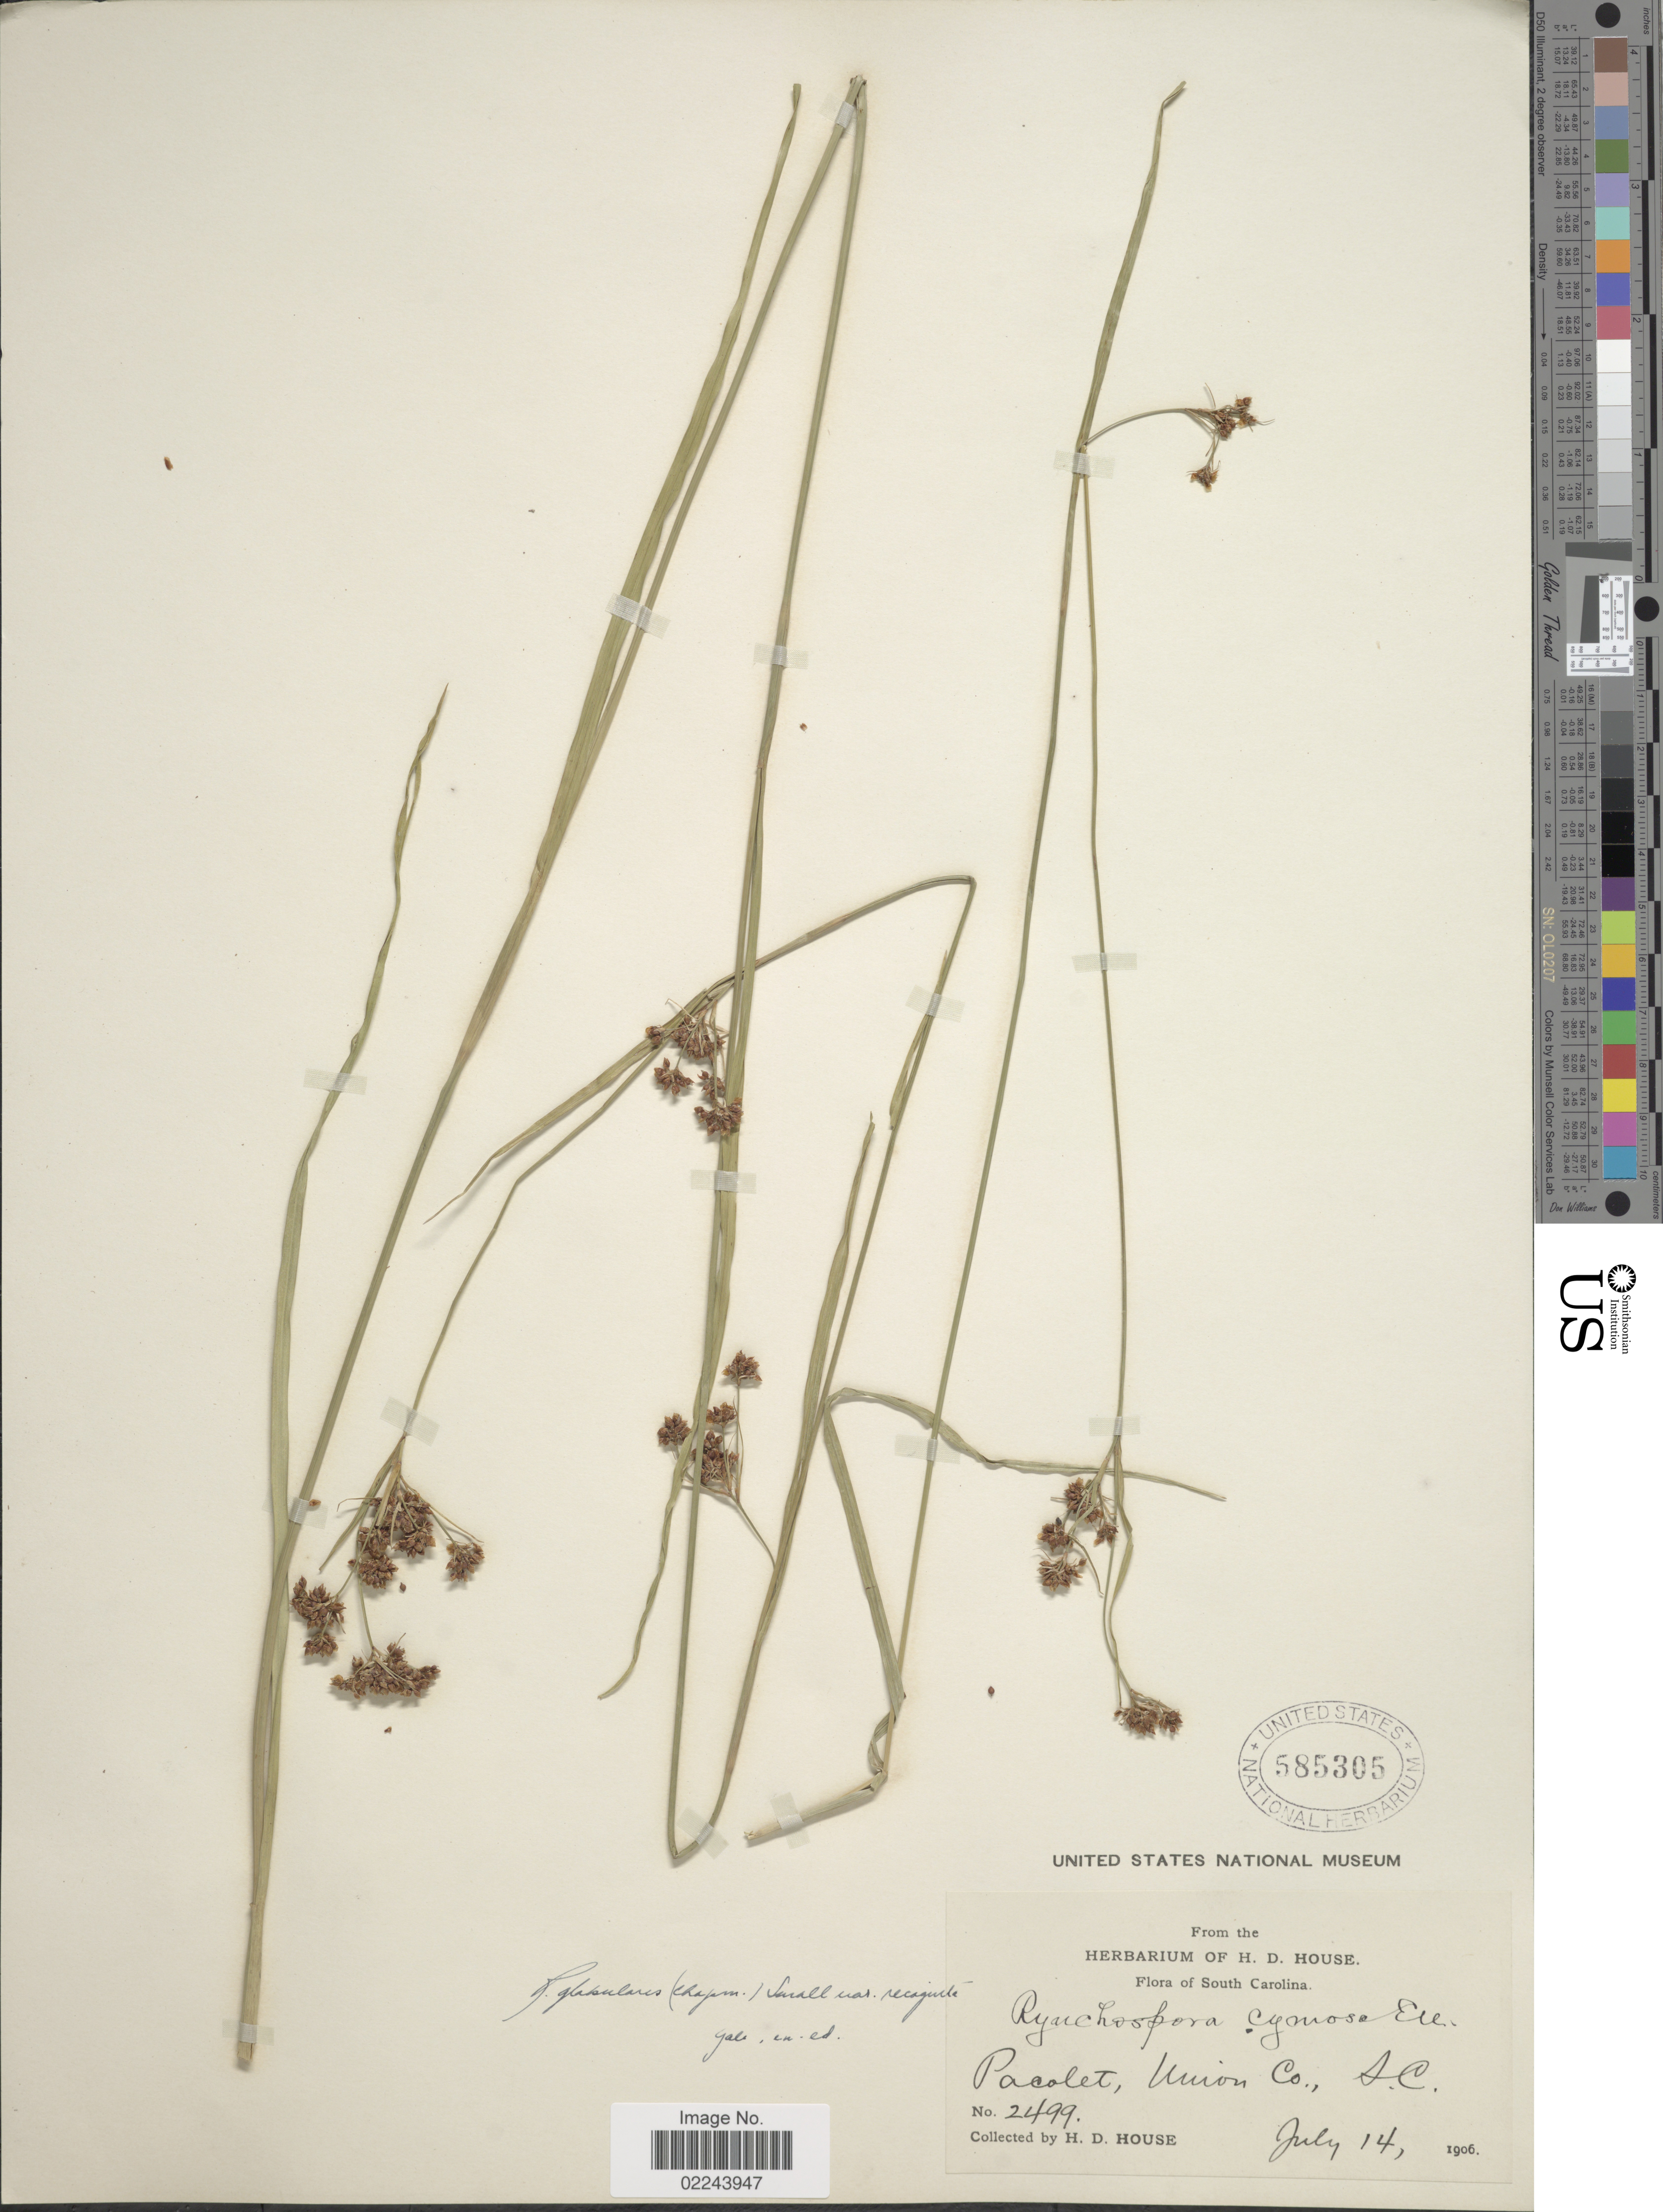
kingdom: Plantae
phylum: Tracheophyta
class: Liliopsida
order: Poales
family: Cyperaceae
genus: Rhynchospora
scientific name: Rhynchospora recognita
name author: (Gale) Kral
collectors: H. D. House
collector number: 2499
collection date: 1906-07-14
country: United States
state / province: South Carolina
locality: Pacolet, Union Co, S.C.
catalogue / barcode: US 585305